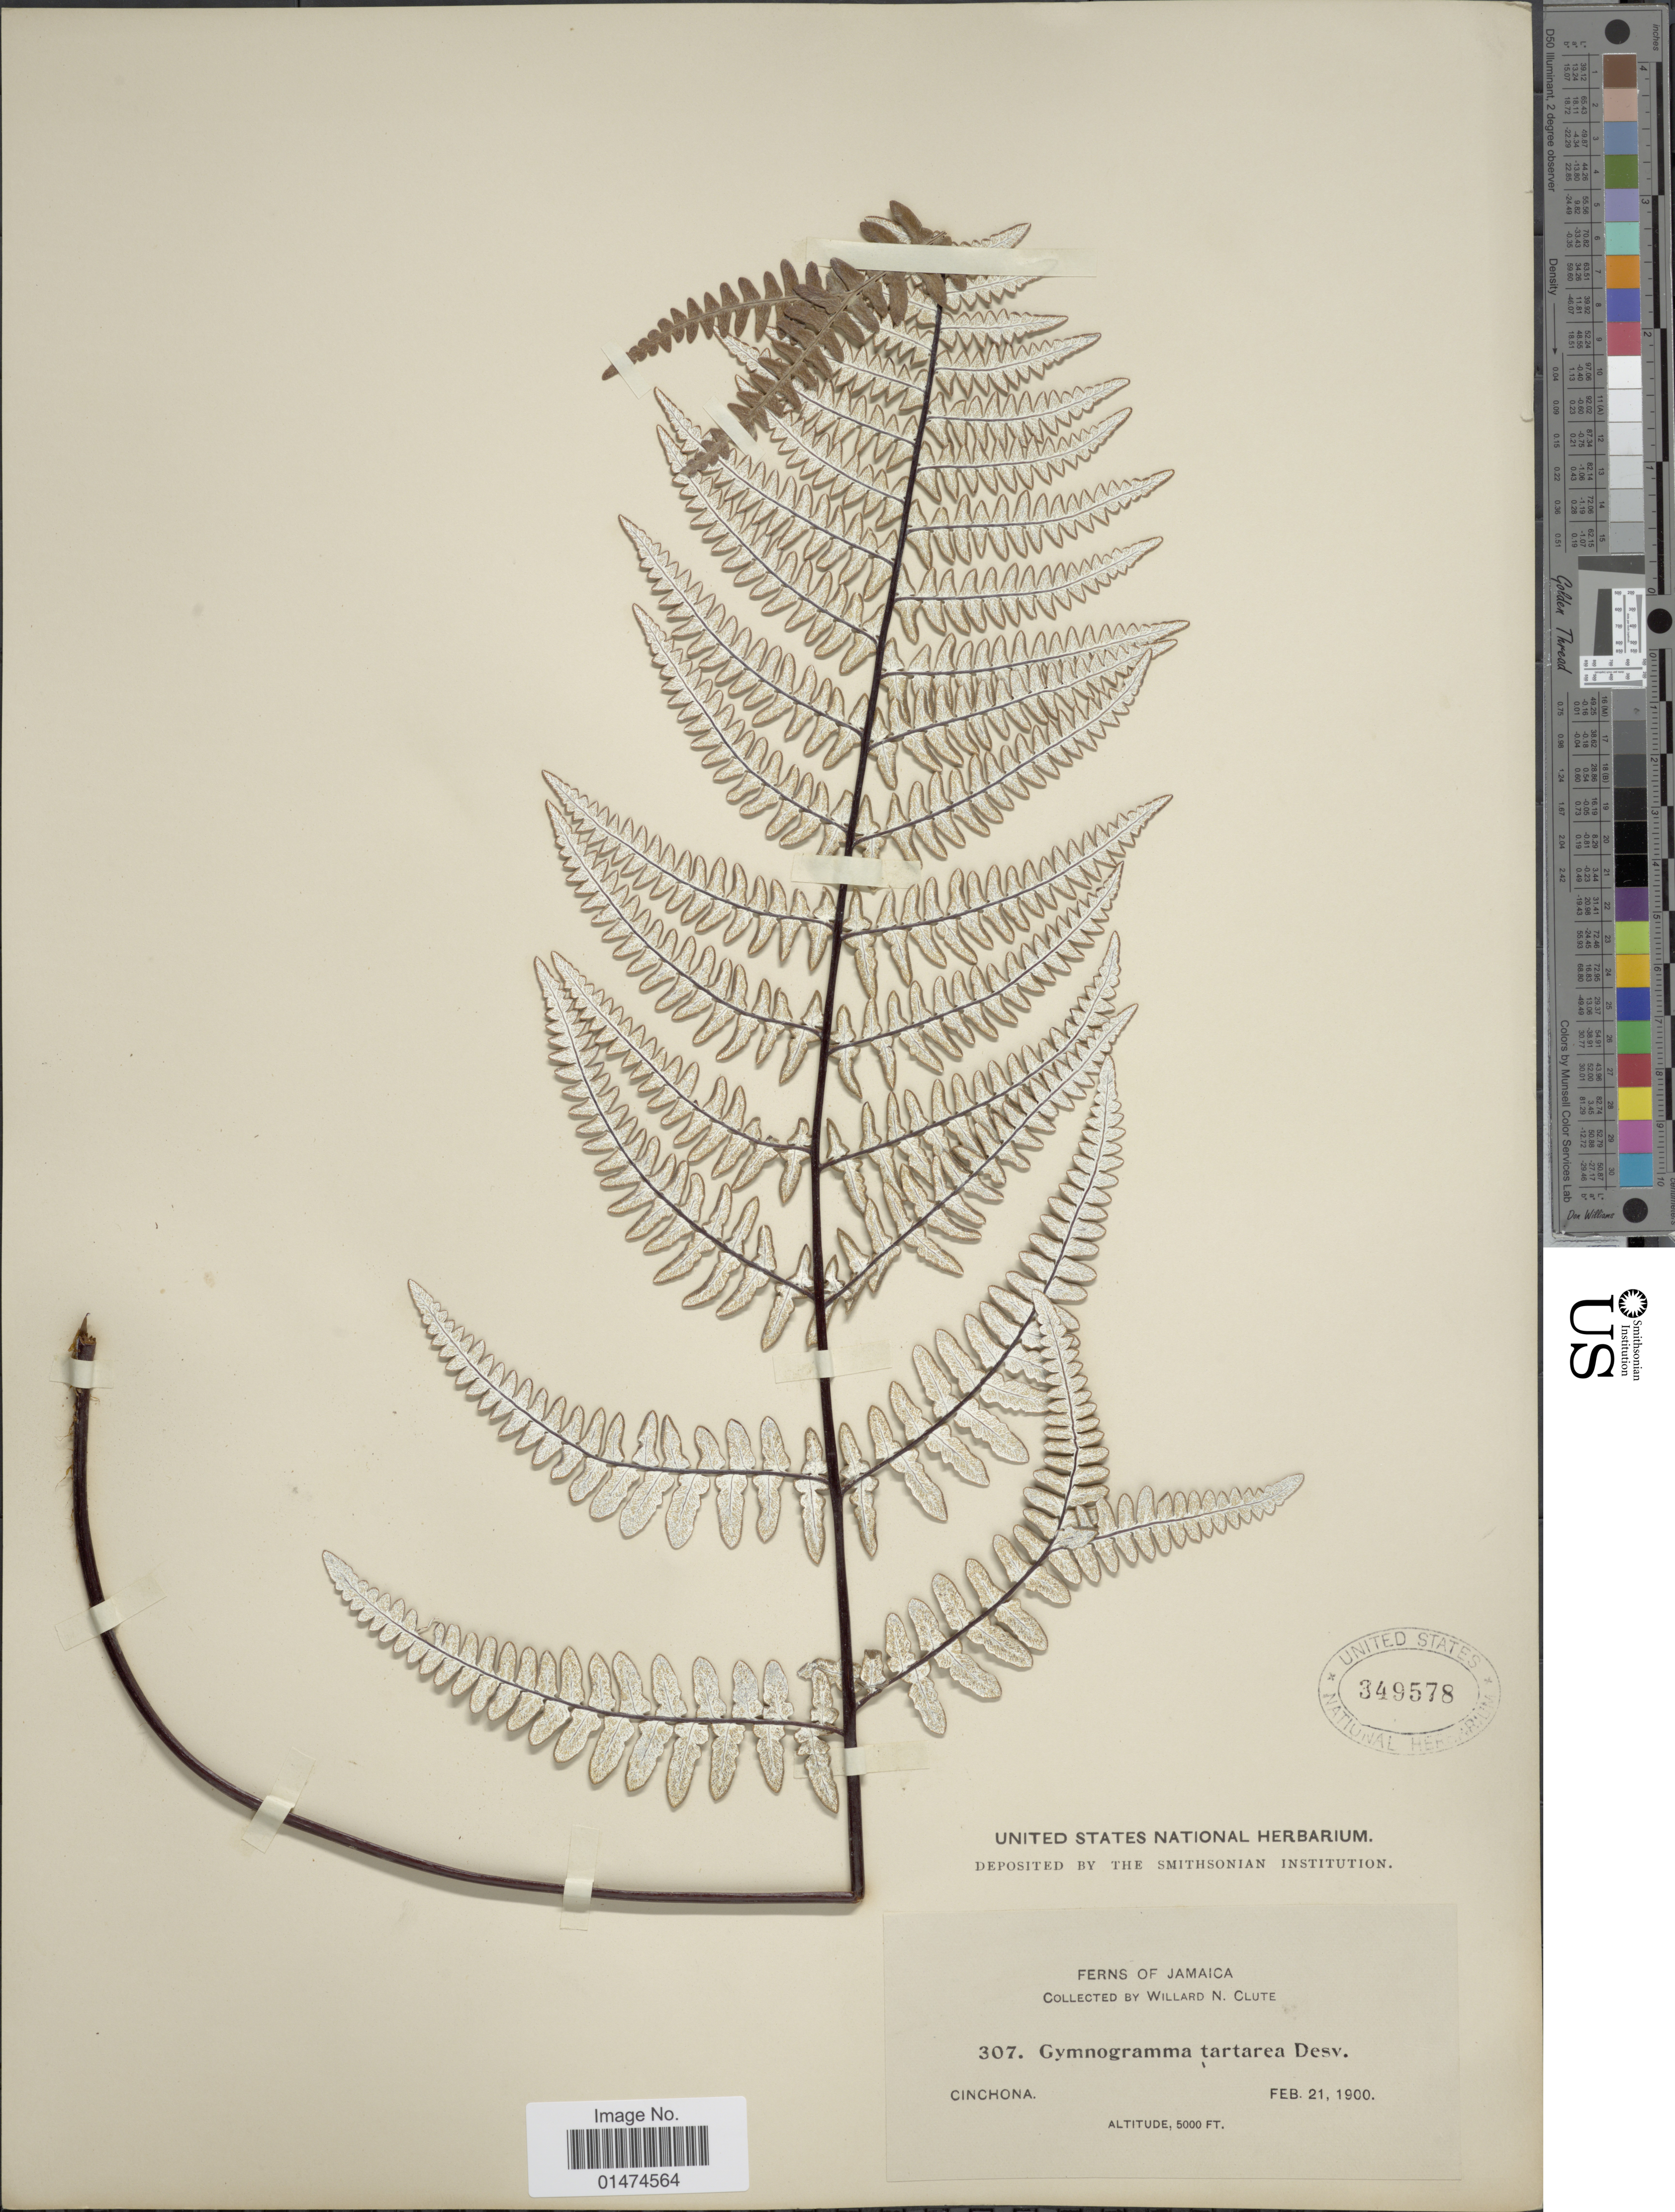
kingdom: Plantae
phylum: Tracheophyta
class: Polypodiopsida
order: Polypodiales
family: Pteridaceae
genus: Pityrogramma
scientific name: Pityrogramma ebenea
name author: (L.) Proctor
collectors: W. N. Clute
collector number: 307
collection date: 1900-02-21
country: Jamaica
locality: Jamaica, Cinchona.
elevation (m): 1524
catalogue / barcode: US 349578